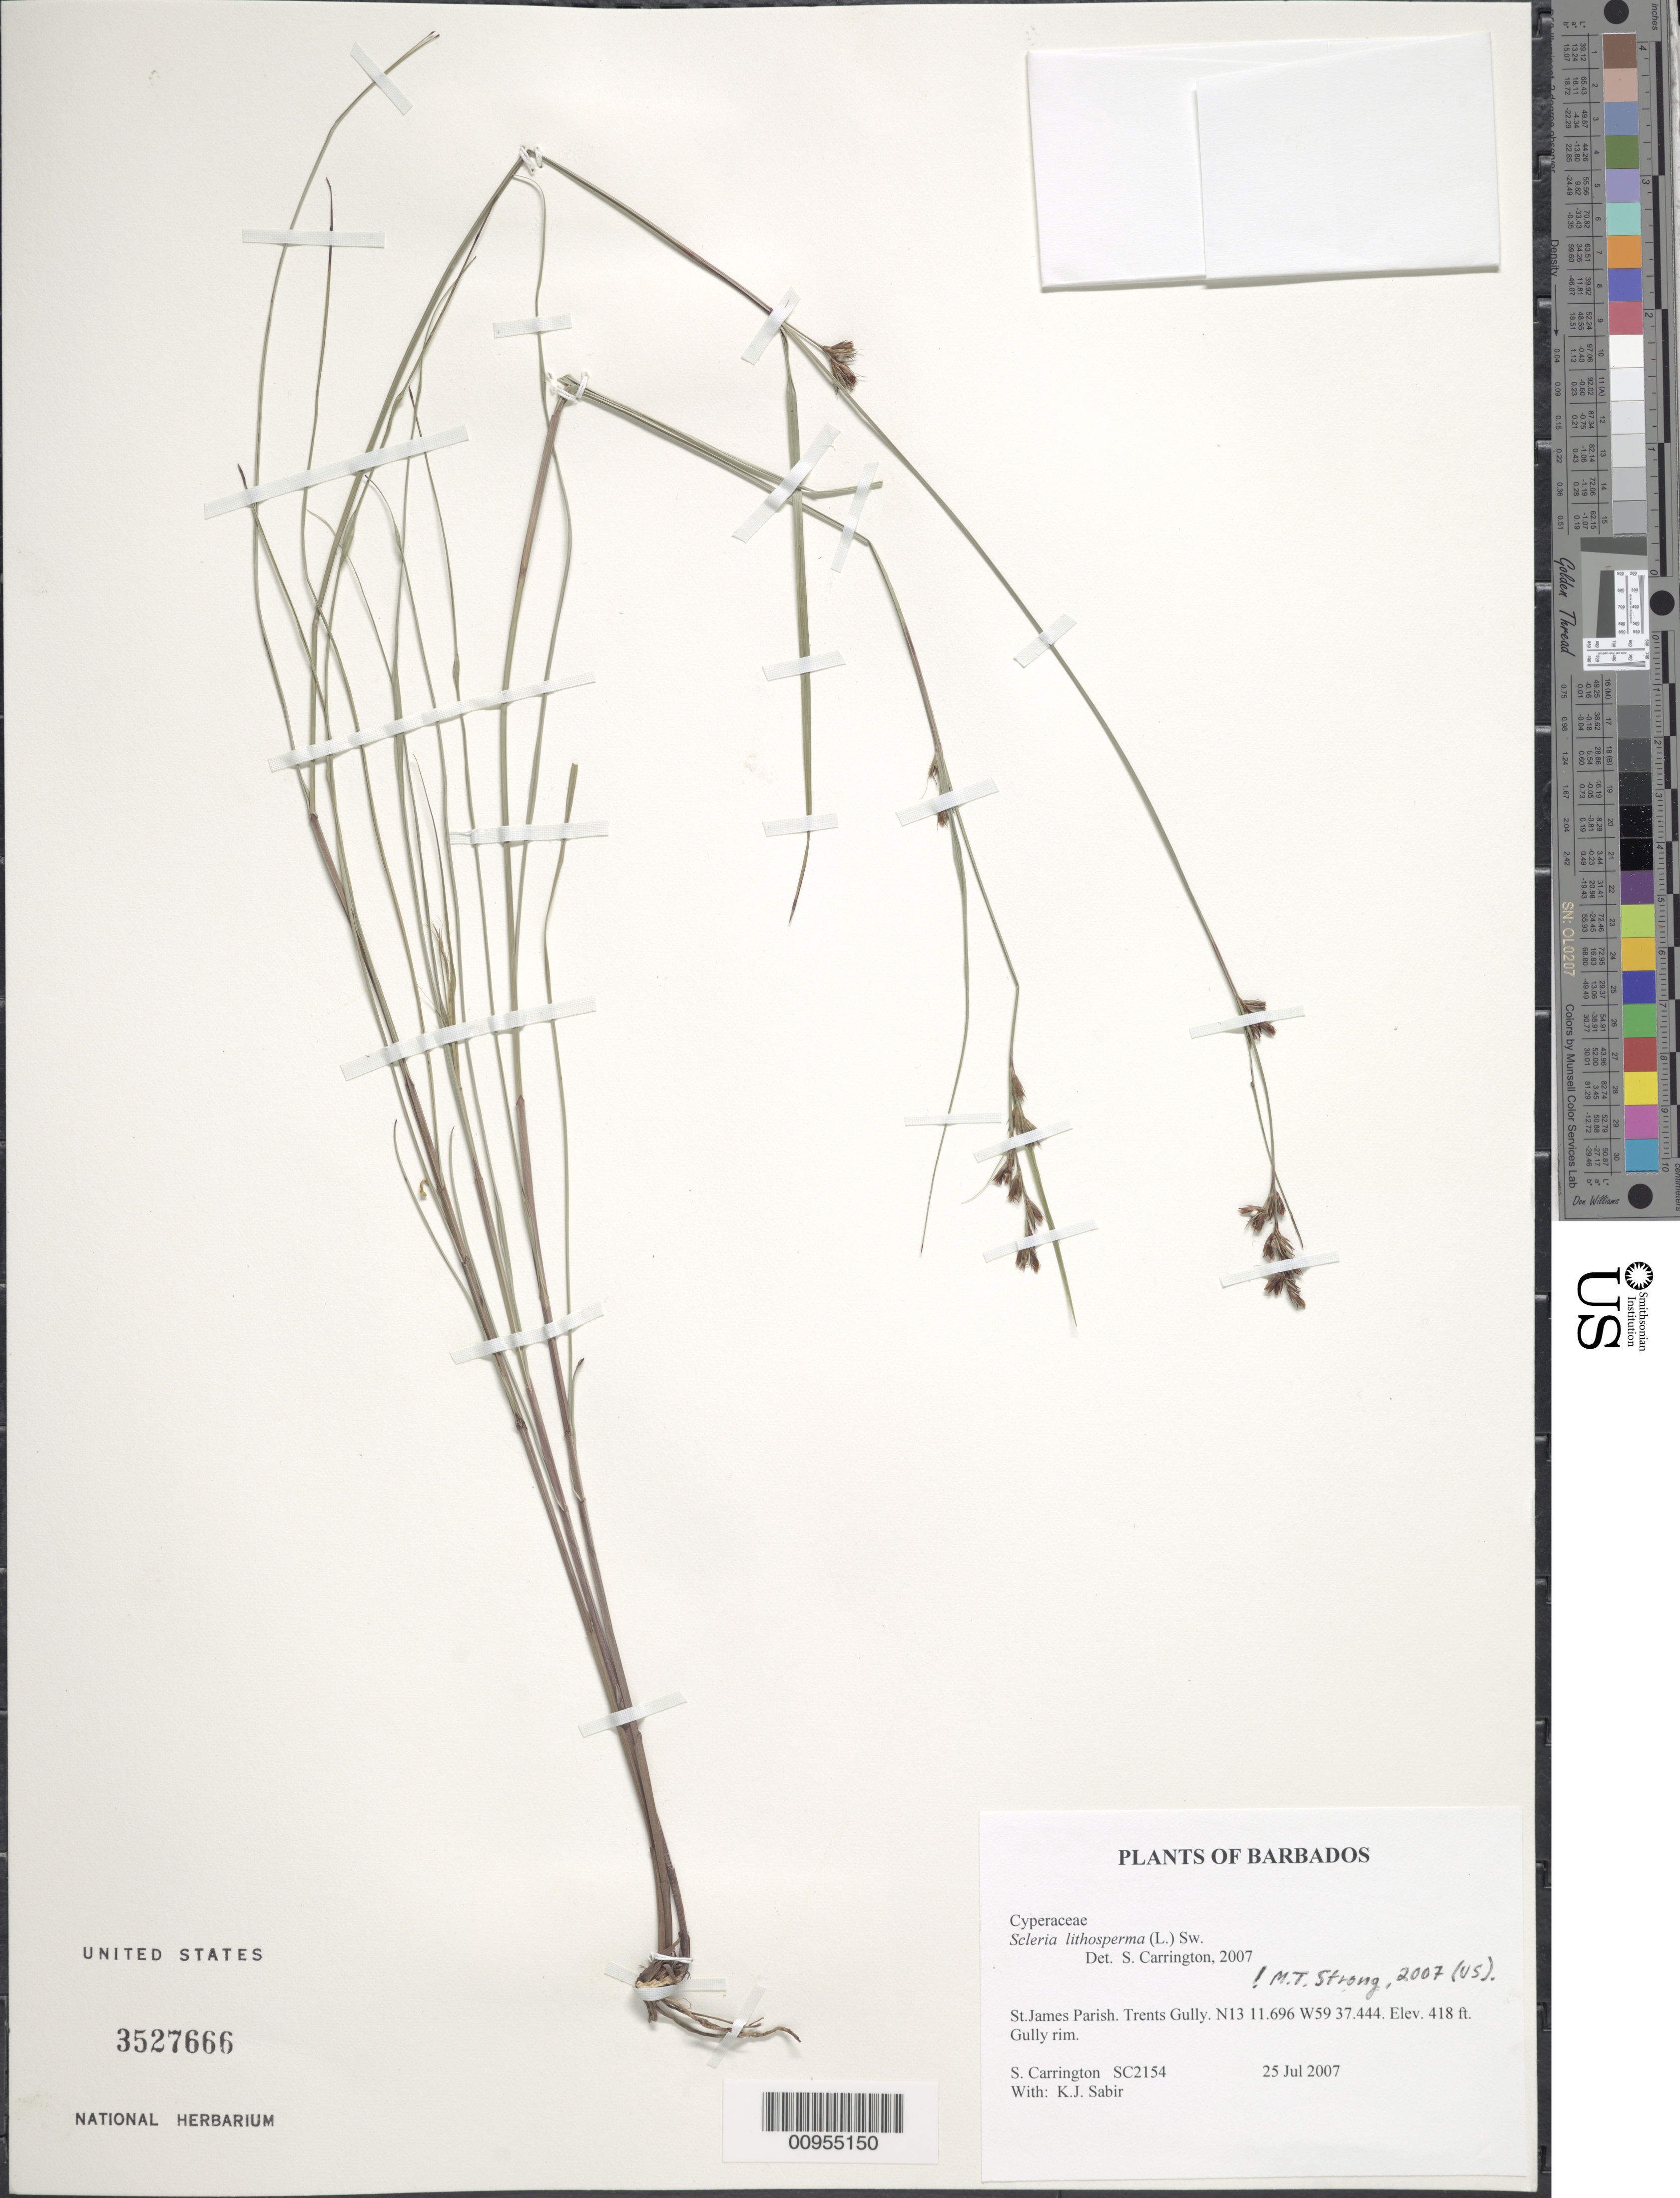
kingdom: Plantae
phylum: Tracheophyta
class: Liliopsida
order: Poales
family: Cyperaceae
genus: Scleria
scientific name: Scleria lithosperma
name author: (L.) Sw.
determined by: Strong, M. T., (US), Smithsonian Institution - National Museum of Natural History (UNITED STATES)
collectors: C. M. S. Carrington & K. Sabir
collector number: SC 2154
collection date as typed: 25 Jul 2007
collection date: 2007-07-25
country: Barbados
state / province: Saint James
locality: Trents Gully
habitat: gully rim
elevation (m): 127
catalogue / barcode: US 3527666